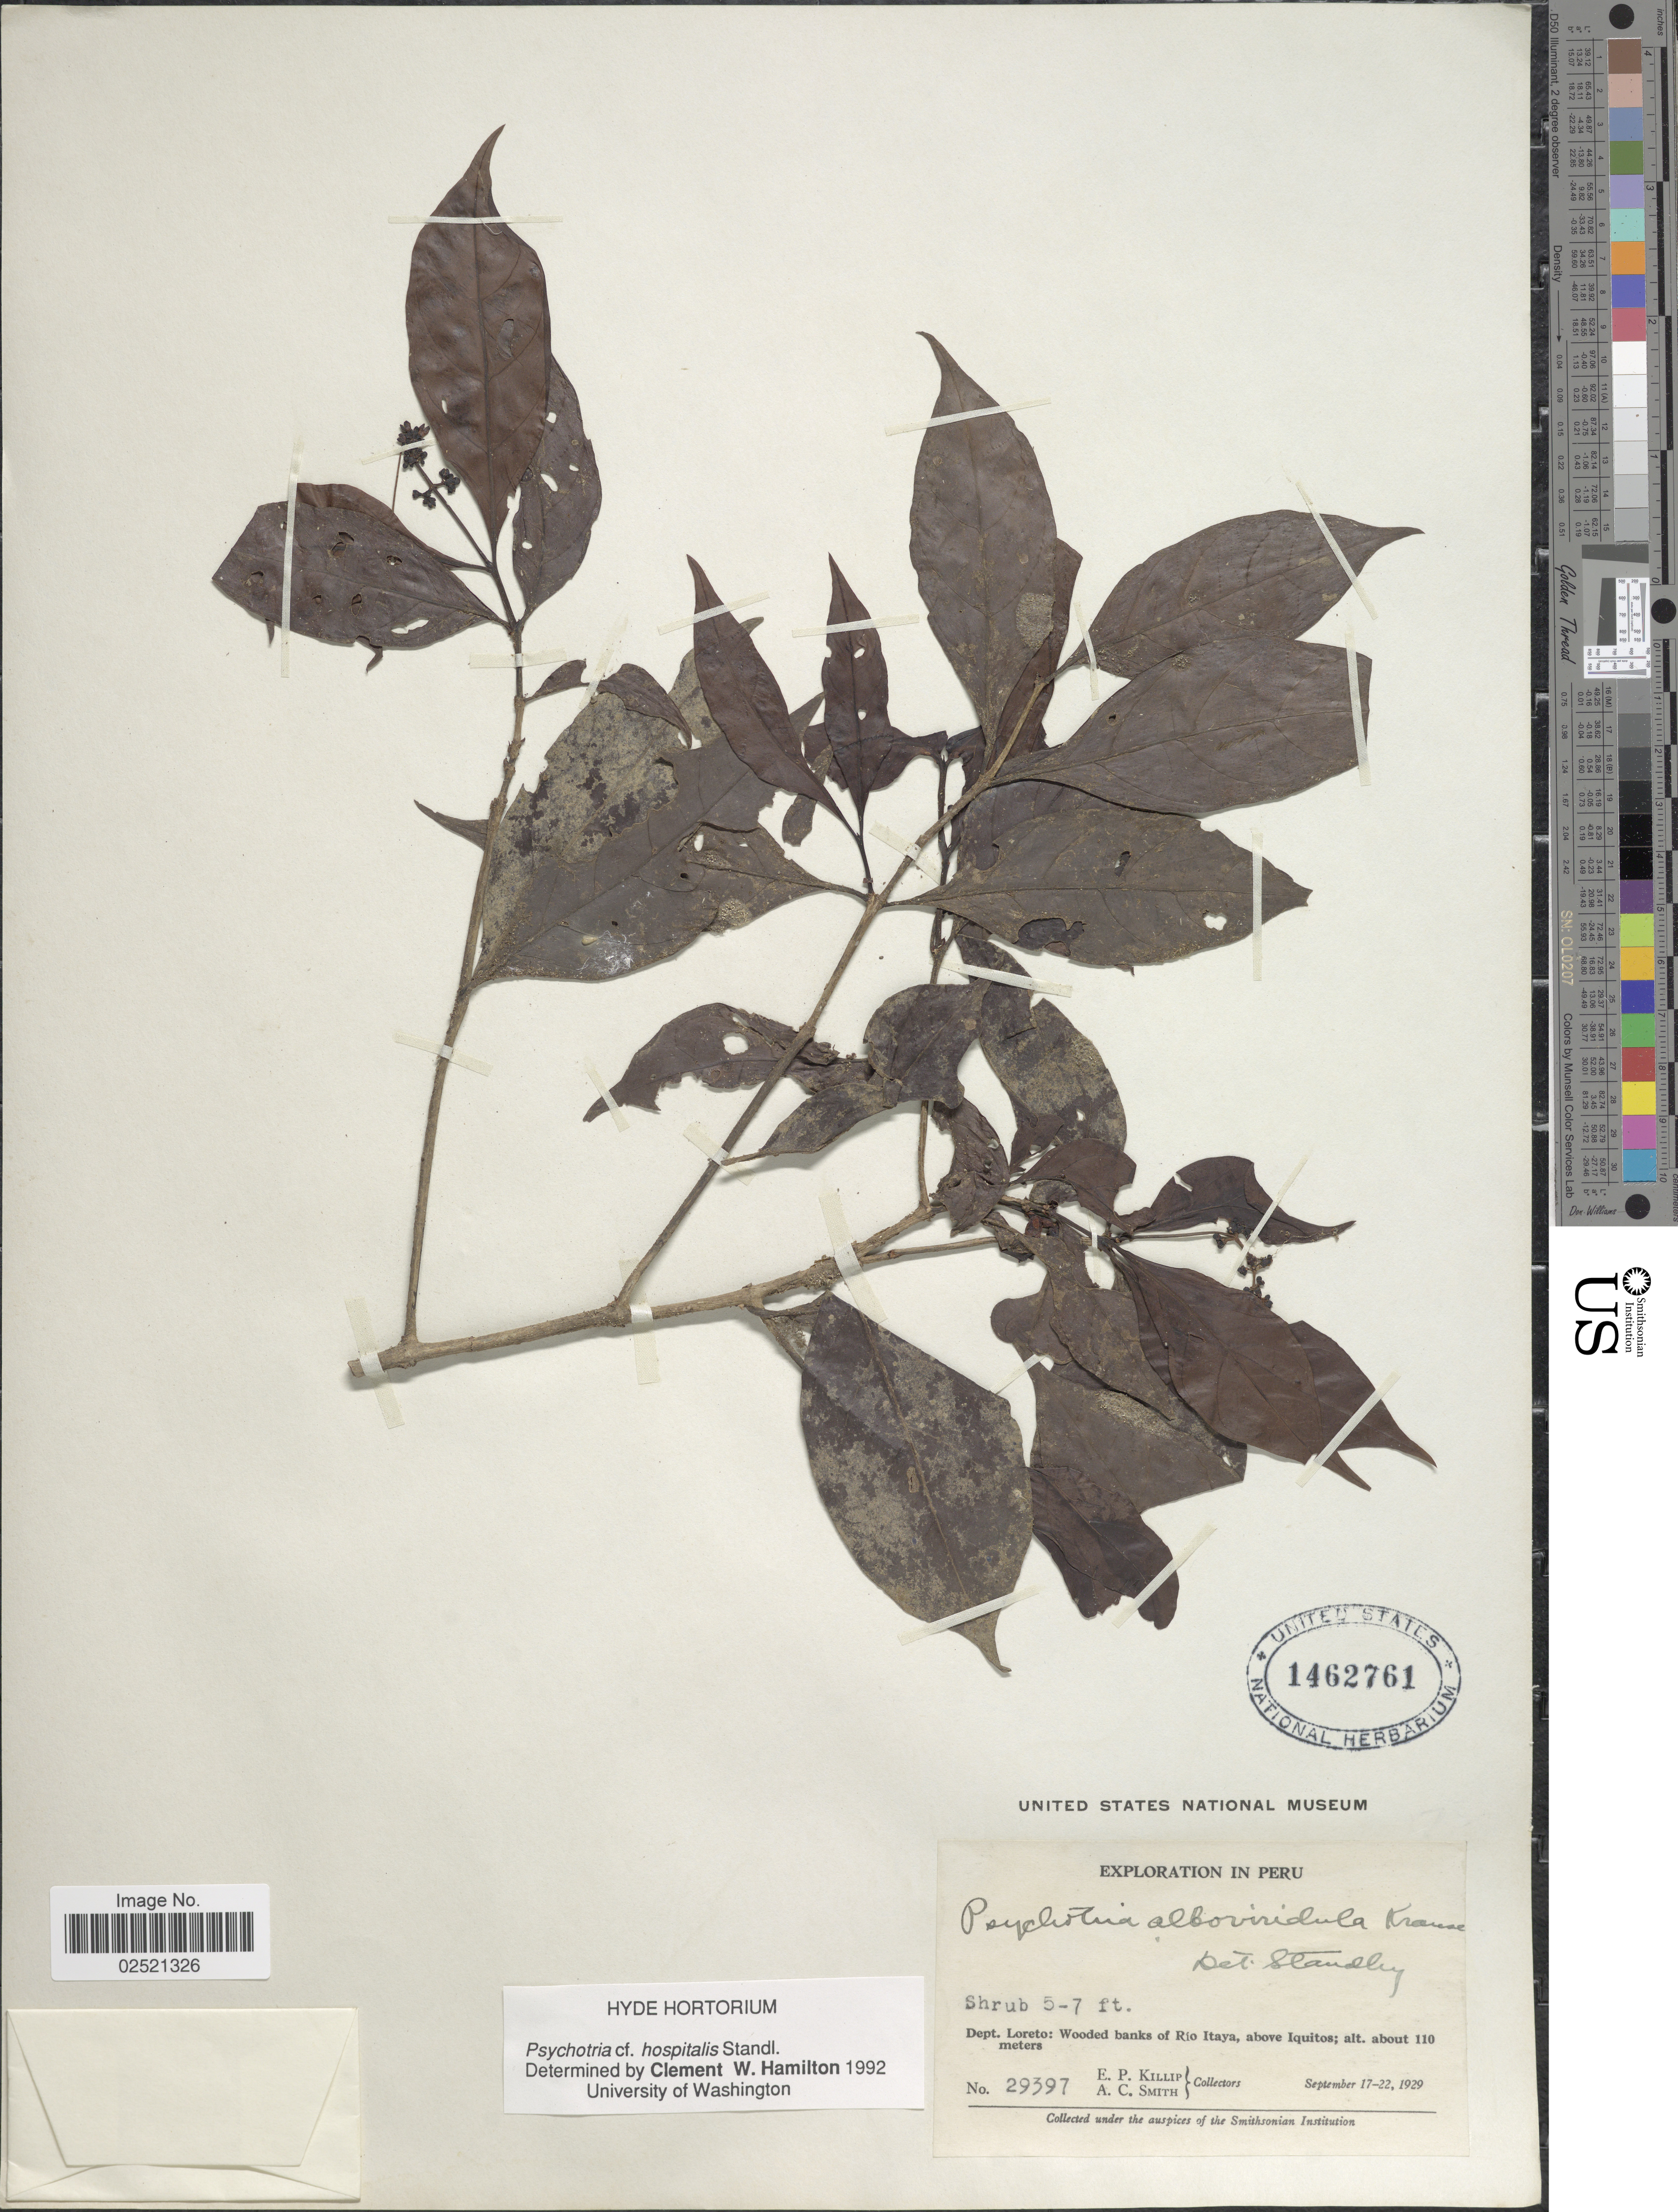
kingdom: Plantae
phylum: Tracheophyta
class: Magnoliopsida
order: Gentianales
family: Rubiaceae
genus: Psychotria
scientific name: Psychotria hospitalis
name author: Standl.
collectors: E. P. Killip & A. C. Smith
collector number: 29397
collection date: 1929-09-17/1929-09-22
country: Peru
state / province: Loreto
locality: Wooded banks of Rio Itaya, above Iquitos.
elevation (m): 110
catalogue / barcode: US 1462761